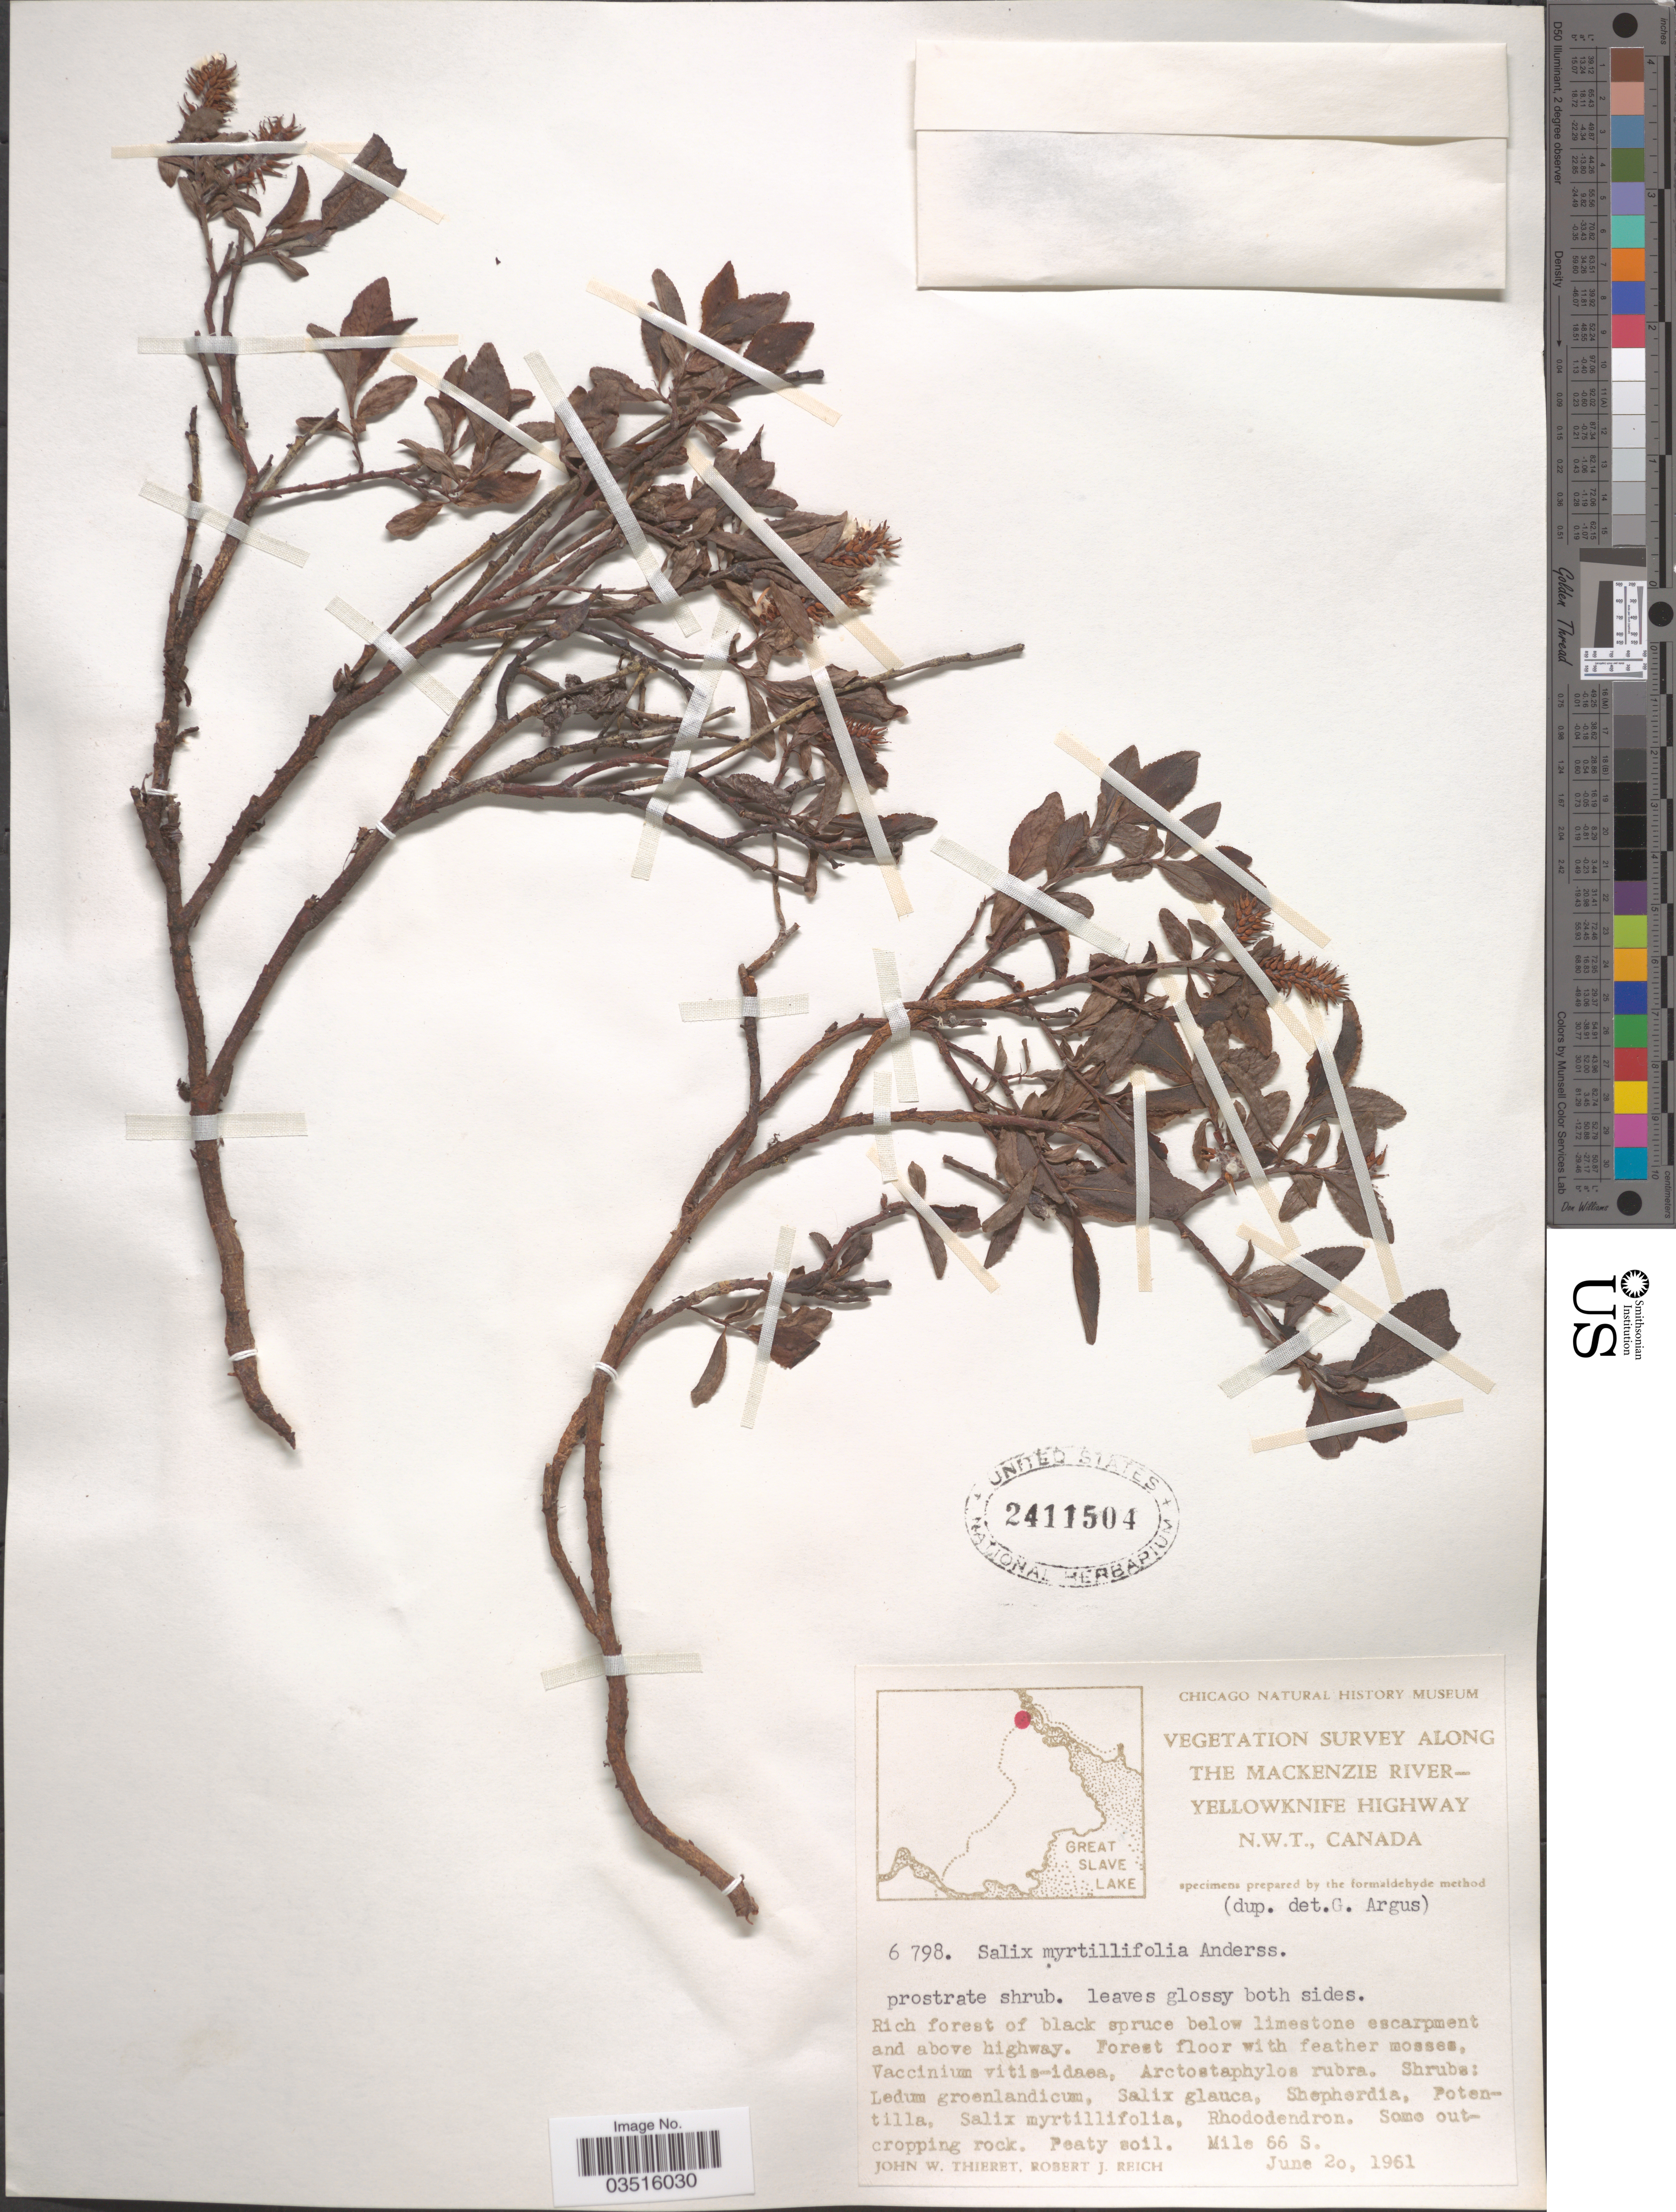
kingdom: Plantae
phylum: Tracheophyta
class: Magnoliopsida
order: Malpighiales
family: Salicaceae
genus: Salix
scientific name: Salix myrtillifolia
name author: Andersson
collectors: J. W. Thieret & R. Reich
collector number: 6798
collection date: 1961-06-20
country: Canada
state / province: Northwest Territories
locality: Vegetation Survey along the Mackenzie River-Yellowknife Highway. Mile 66 S.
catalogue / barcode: US 2411504